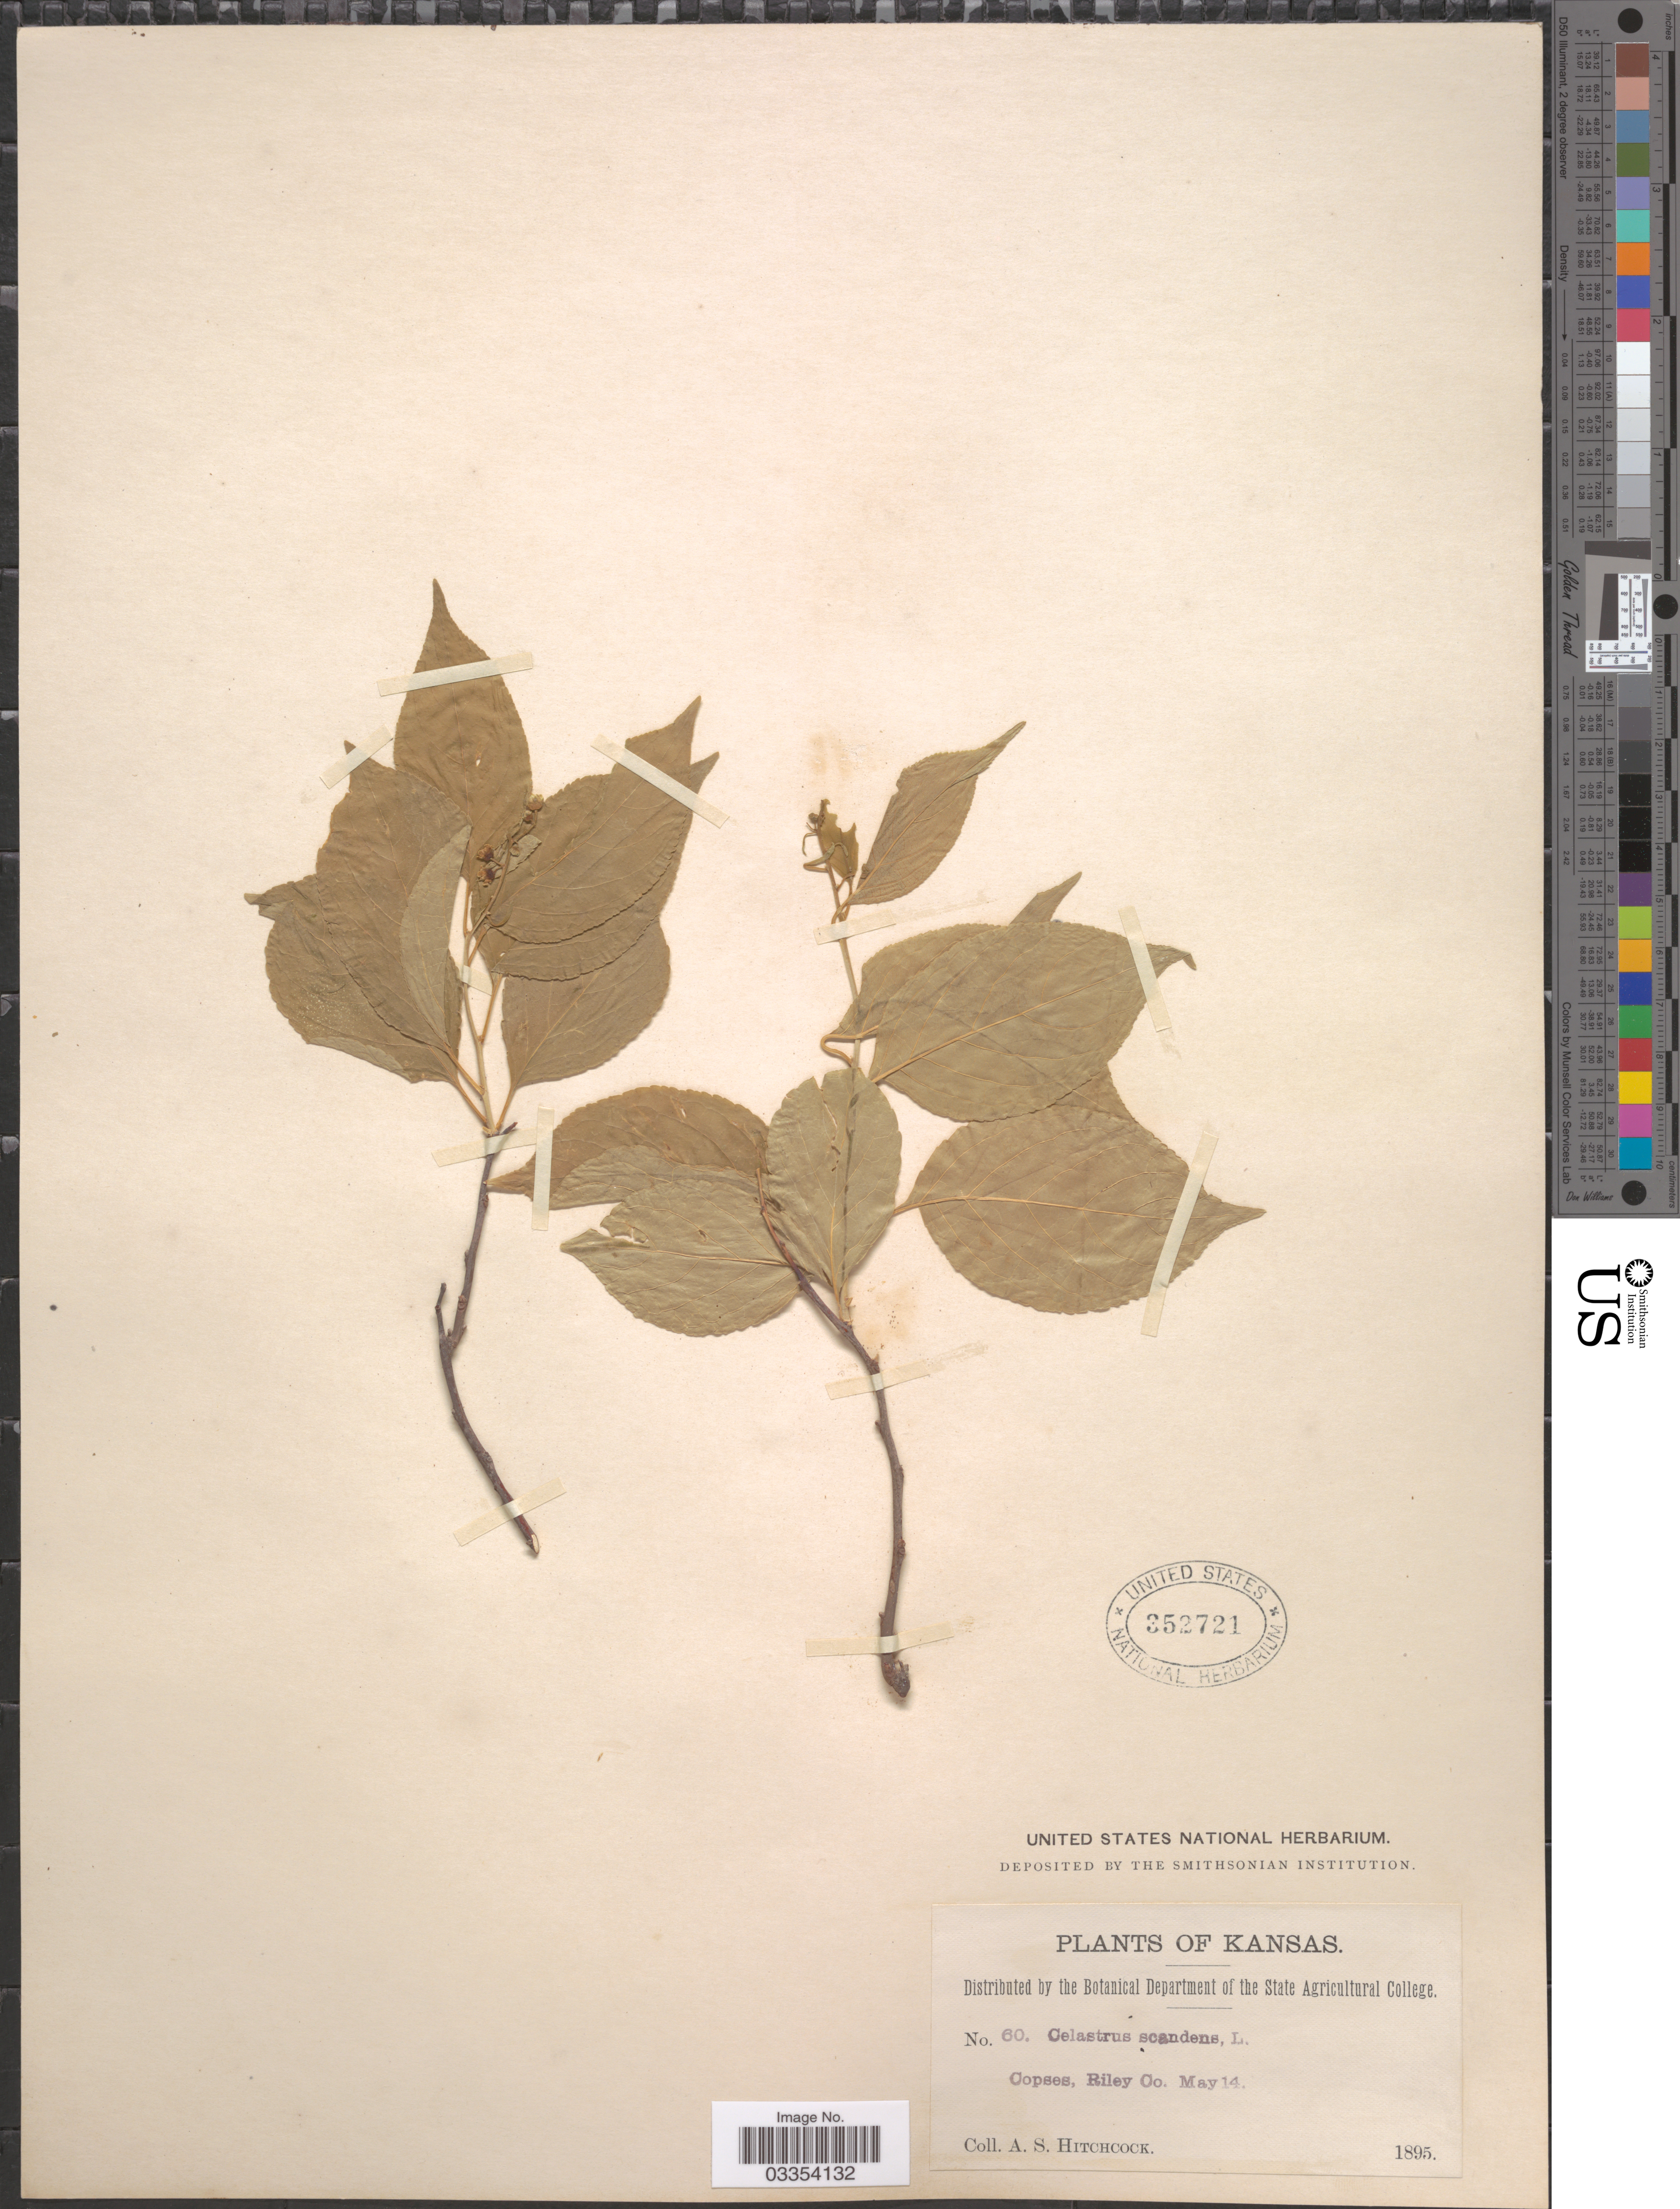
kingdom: Plantae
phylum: Tracheophyta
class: Magnoliopsida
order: Celastrales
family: Celastraceae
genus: Celastrus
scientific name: Celastrus scandens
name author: L.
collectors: A. S. Hitchcock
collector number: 60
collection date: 1895-05-14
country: United States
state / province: Kansas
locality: Copses, Riley Co.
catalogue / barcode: US 352721